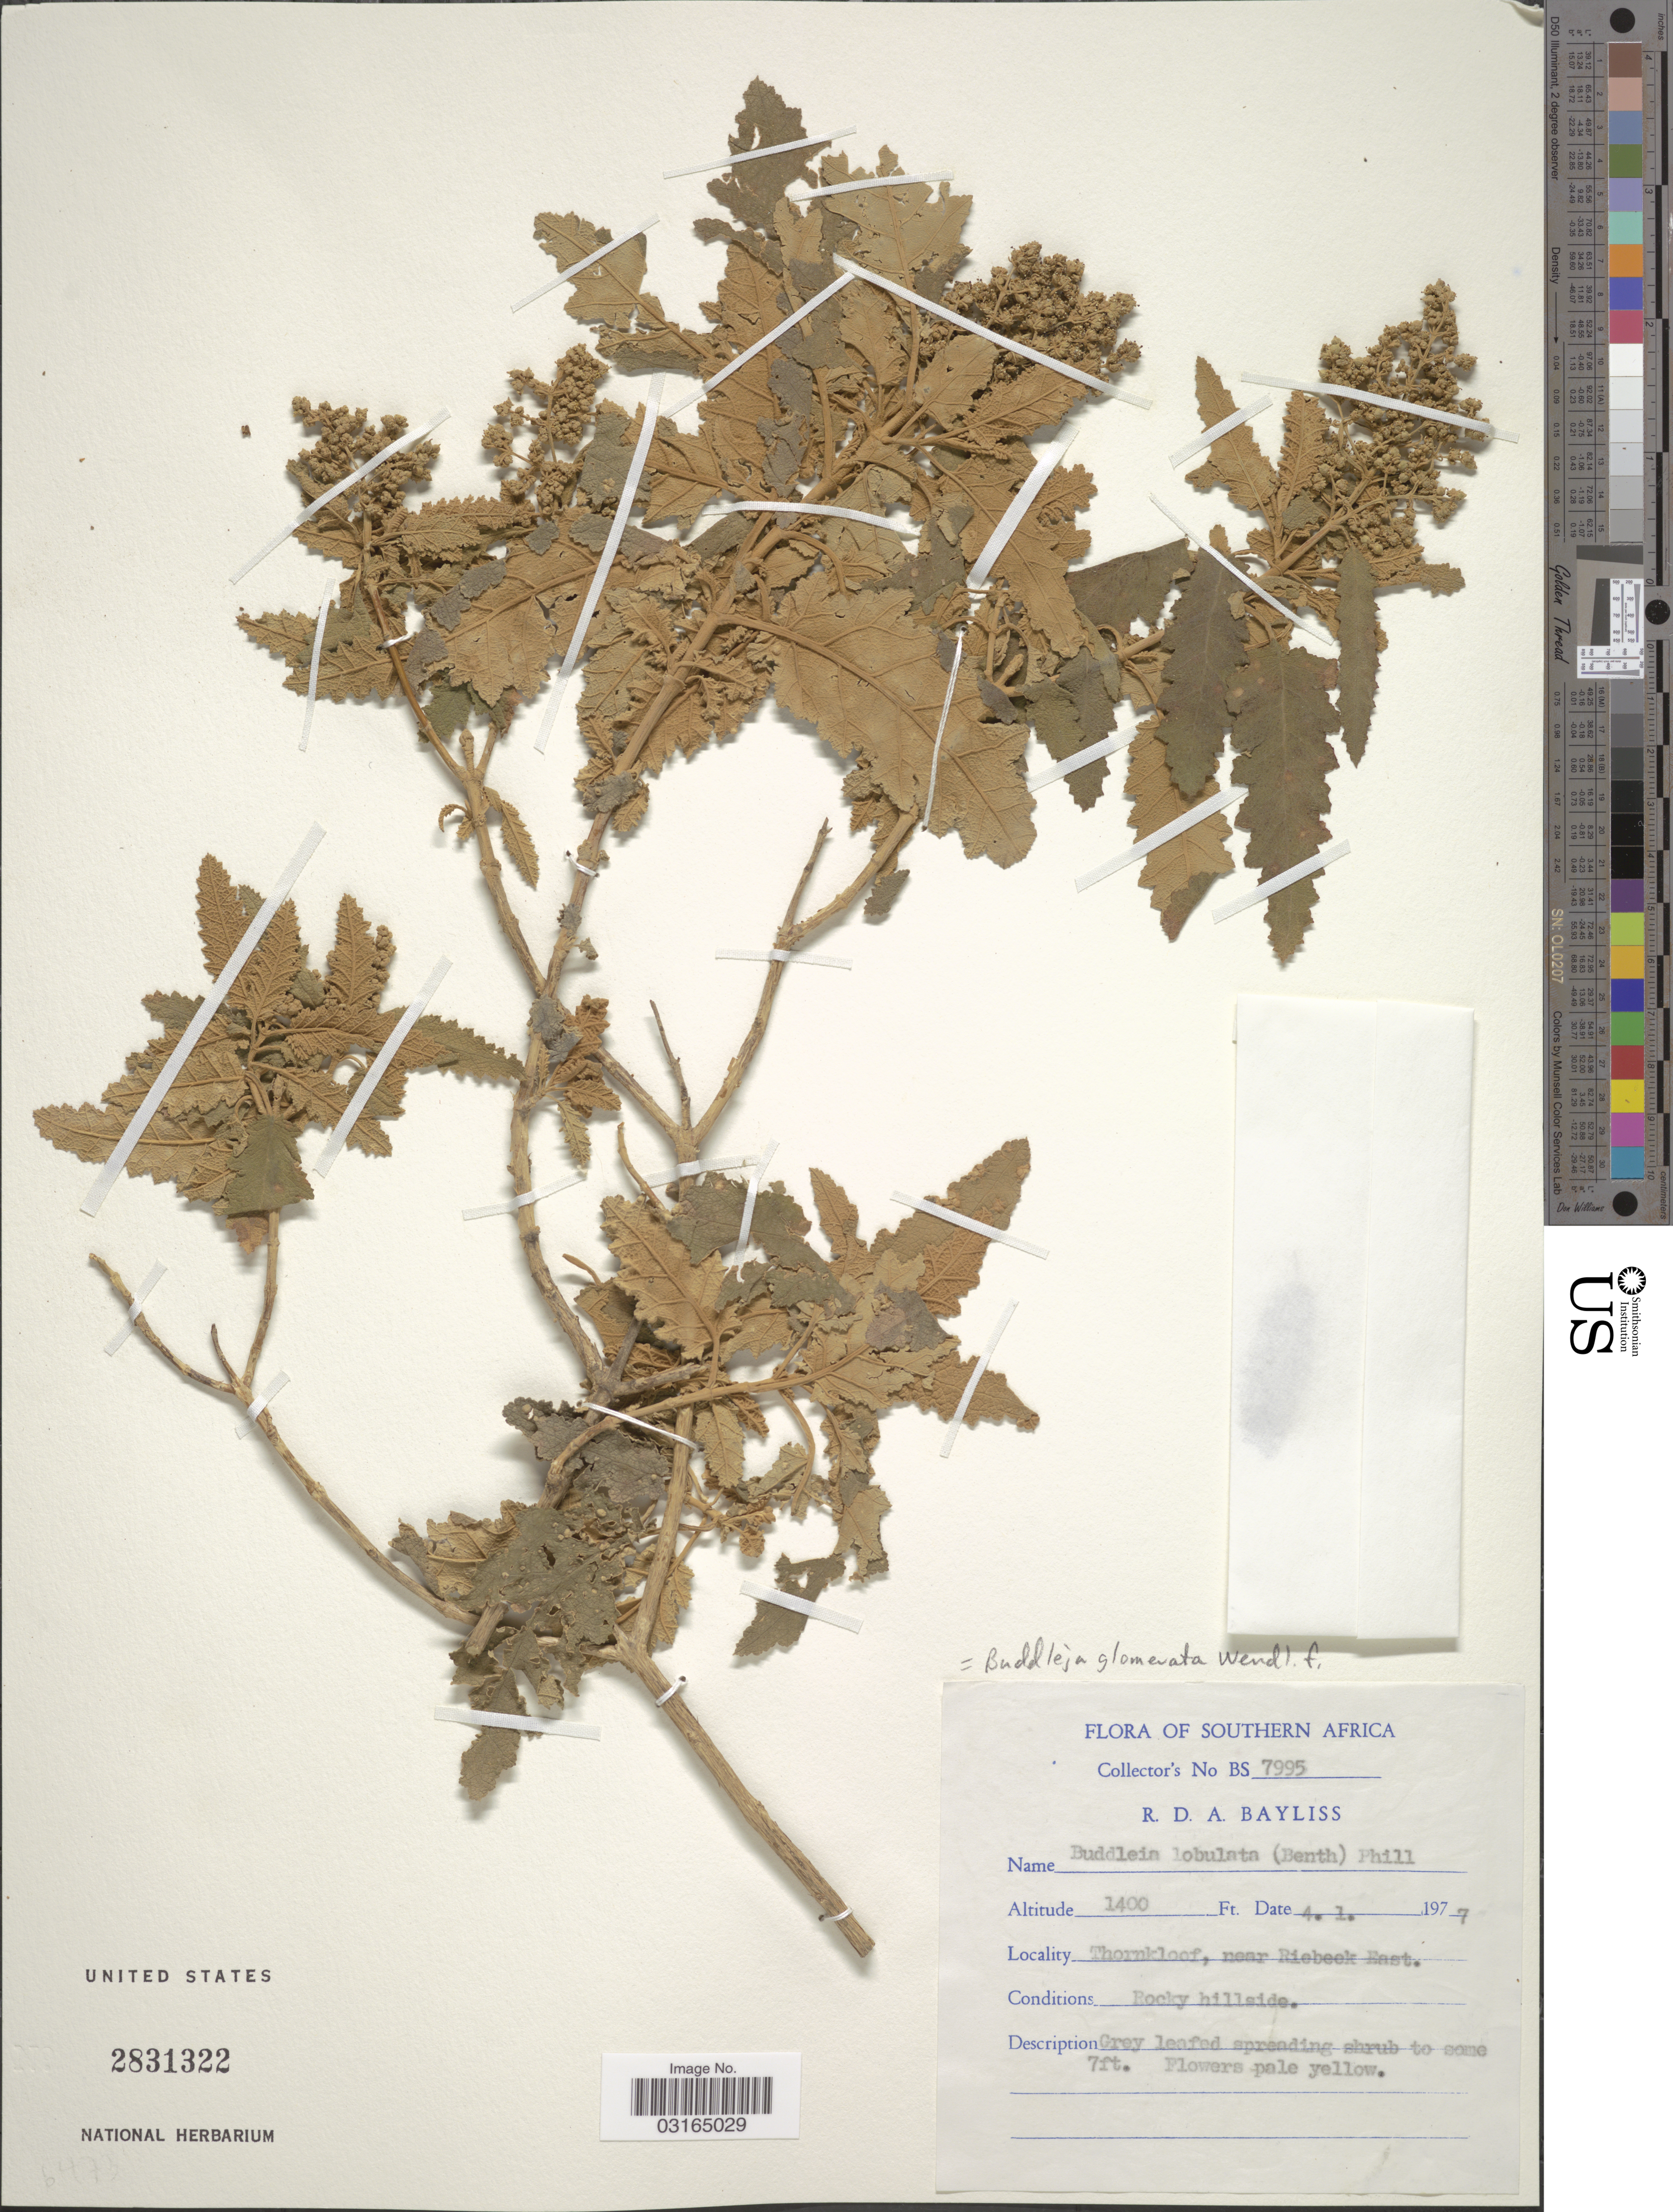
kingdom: Plantae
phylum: Tracheophyta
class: Magnoliopsida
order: Lamiales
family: Scrophulariaceae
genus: Buddleja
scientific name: Buddleja glomerata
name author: H.L. Wendl.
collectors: R. Bayliss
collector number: BS 7995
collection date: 1977-01-04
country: South Africa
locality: Southern Africa. Thornkloof, near Riebeek East.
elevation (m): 427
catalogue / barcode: US 2831322